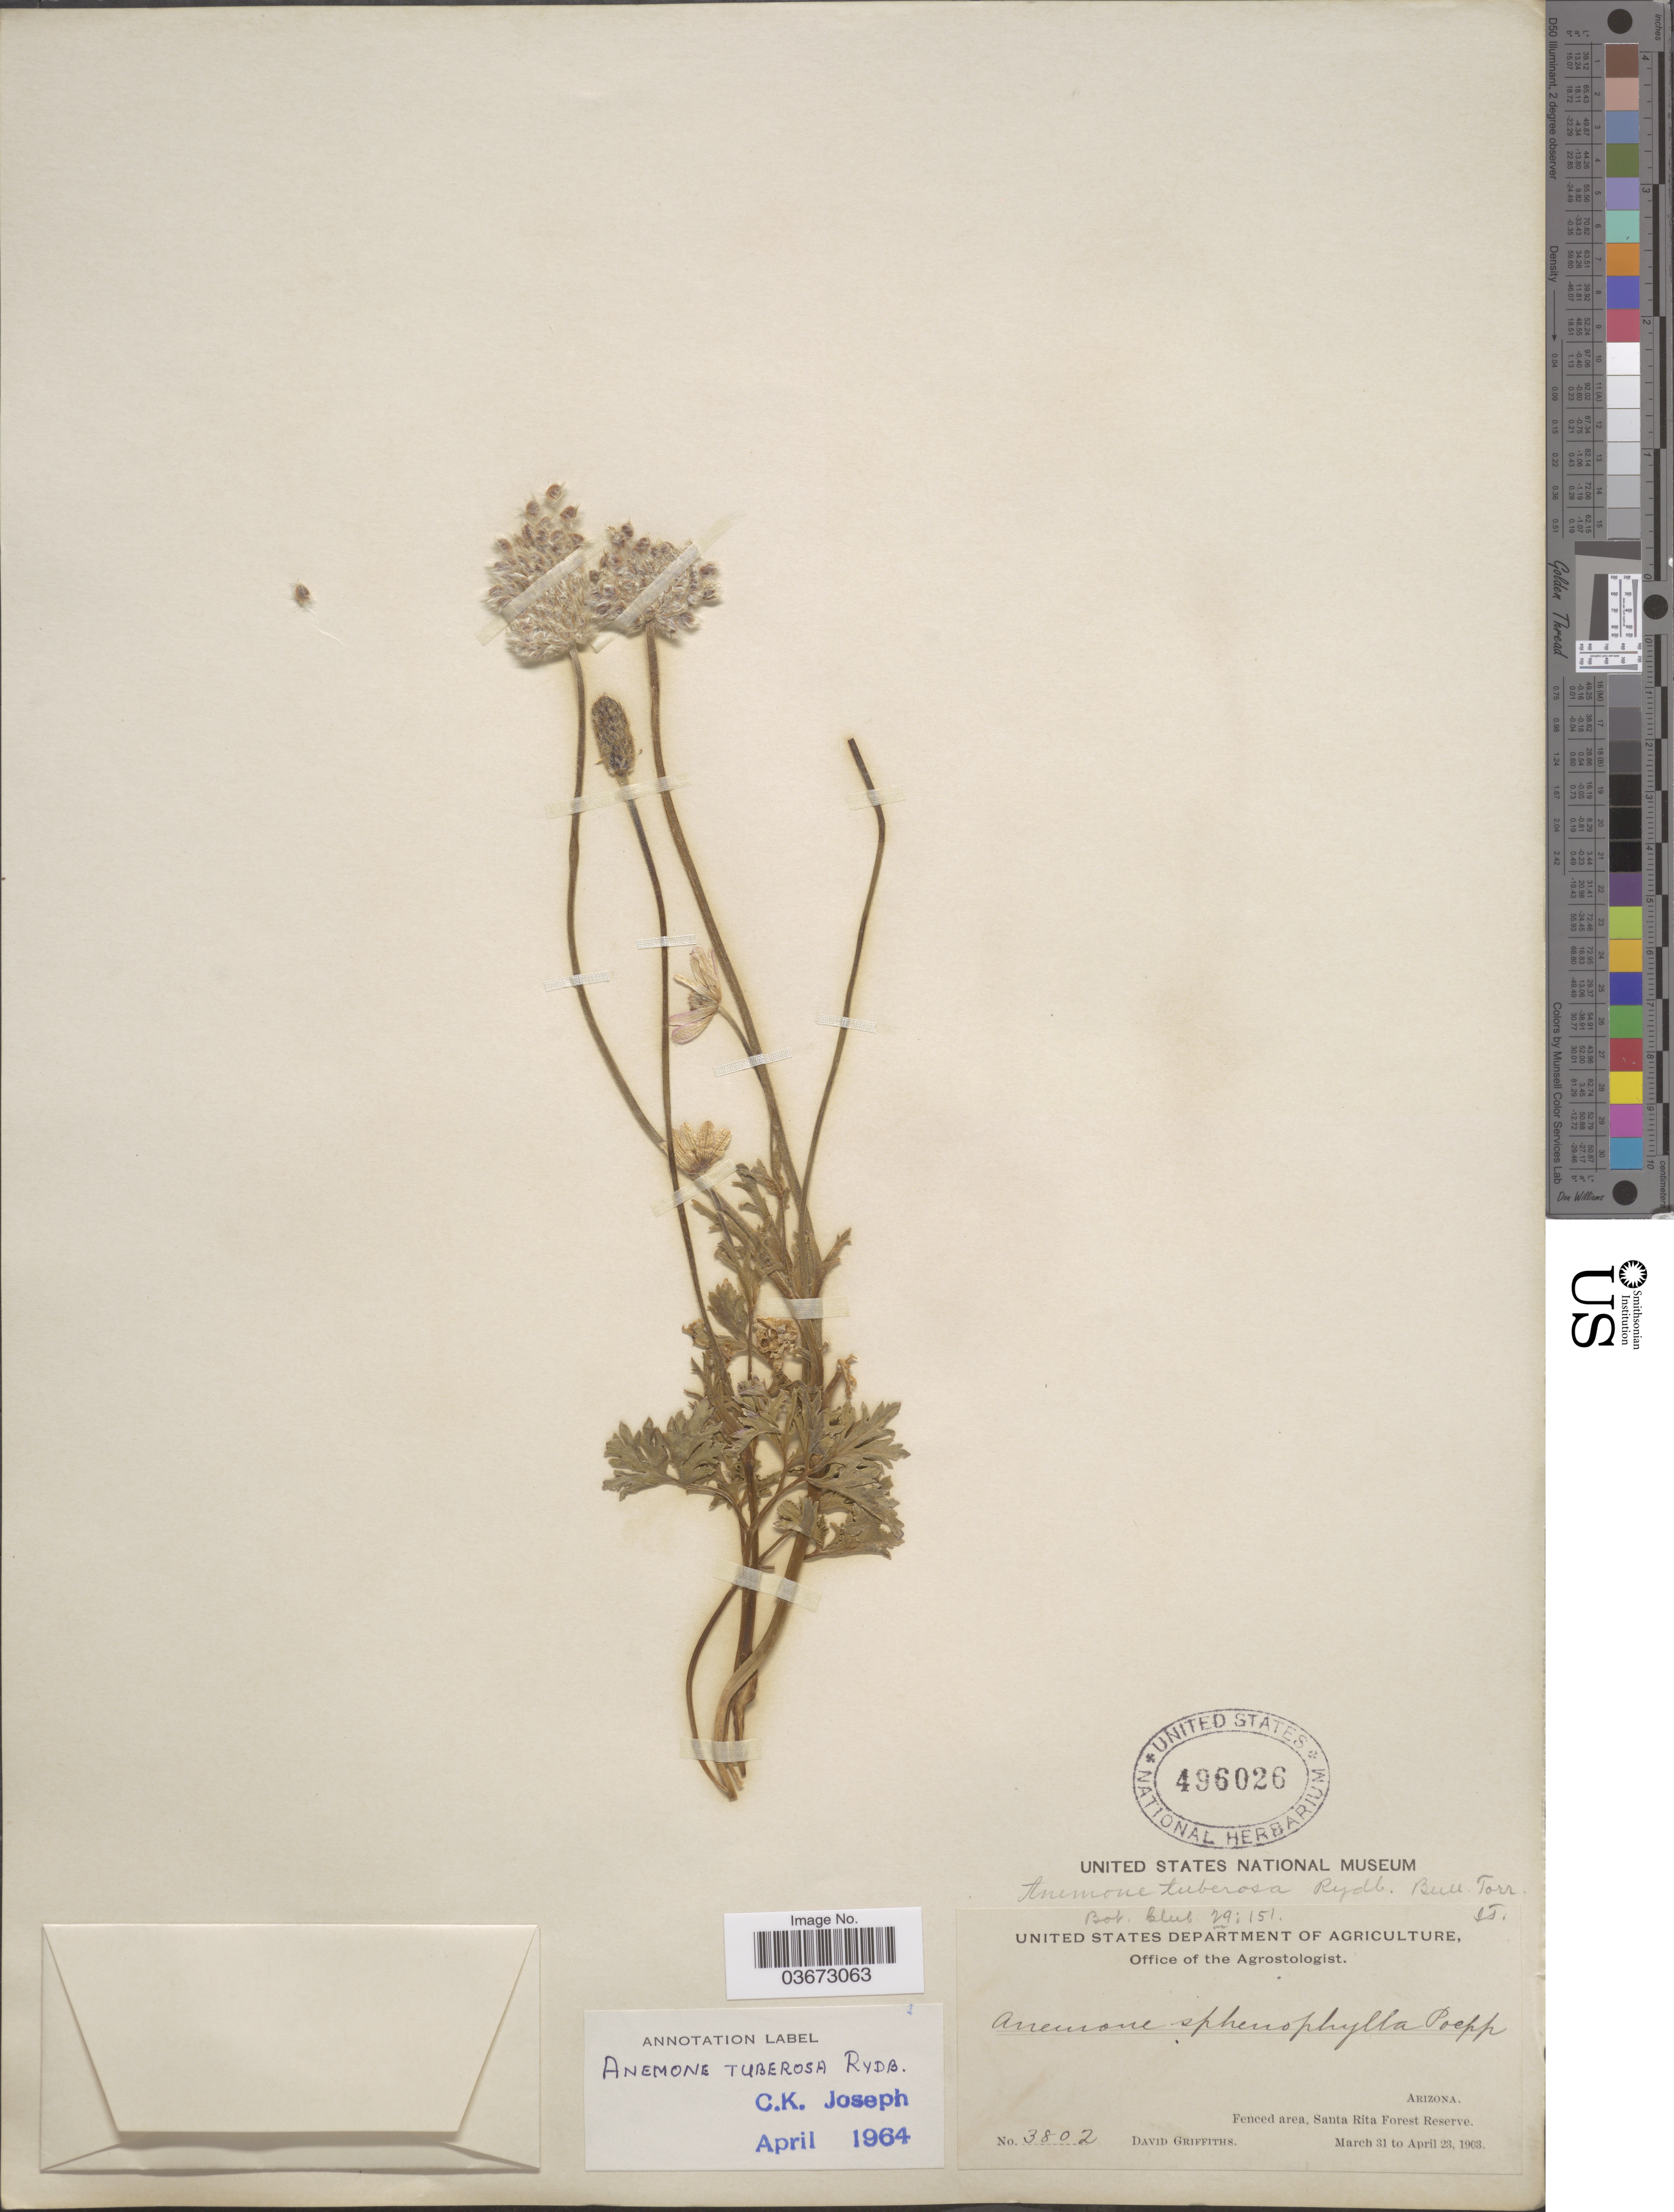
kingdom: Plantae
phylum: Tracheophyta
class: Magnoliopsida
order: Ranunculales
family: Ranunculaceae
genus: Anemone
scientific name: Anemone tuberosa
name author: Rydb.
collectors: D. Griffiths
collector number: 3802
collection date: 1903-03-31/1903-04-23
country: United States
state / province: Arizona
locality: Fenced area, Santa Rita Forest Reserve.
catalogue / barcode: US 496026